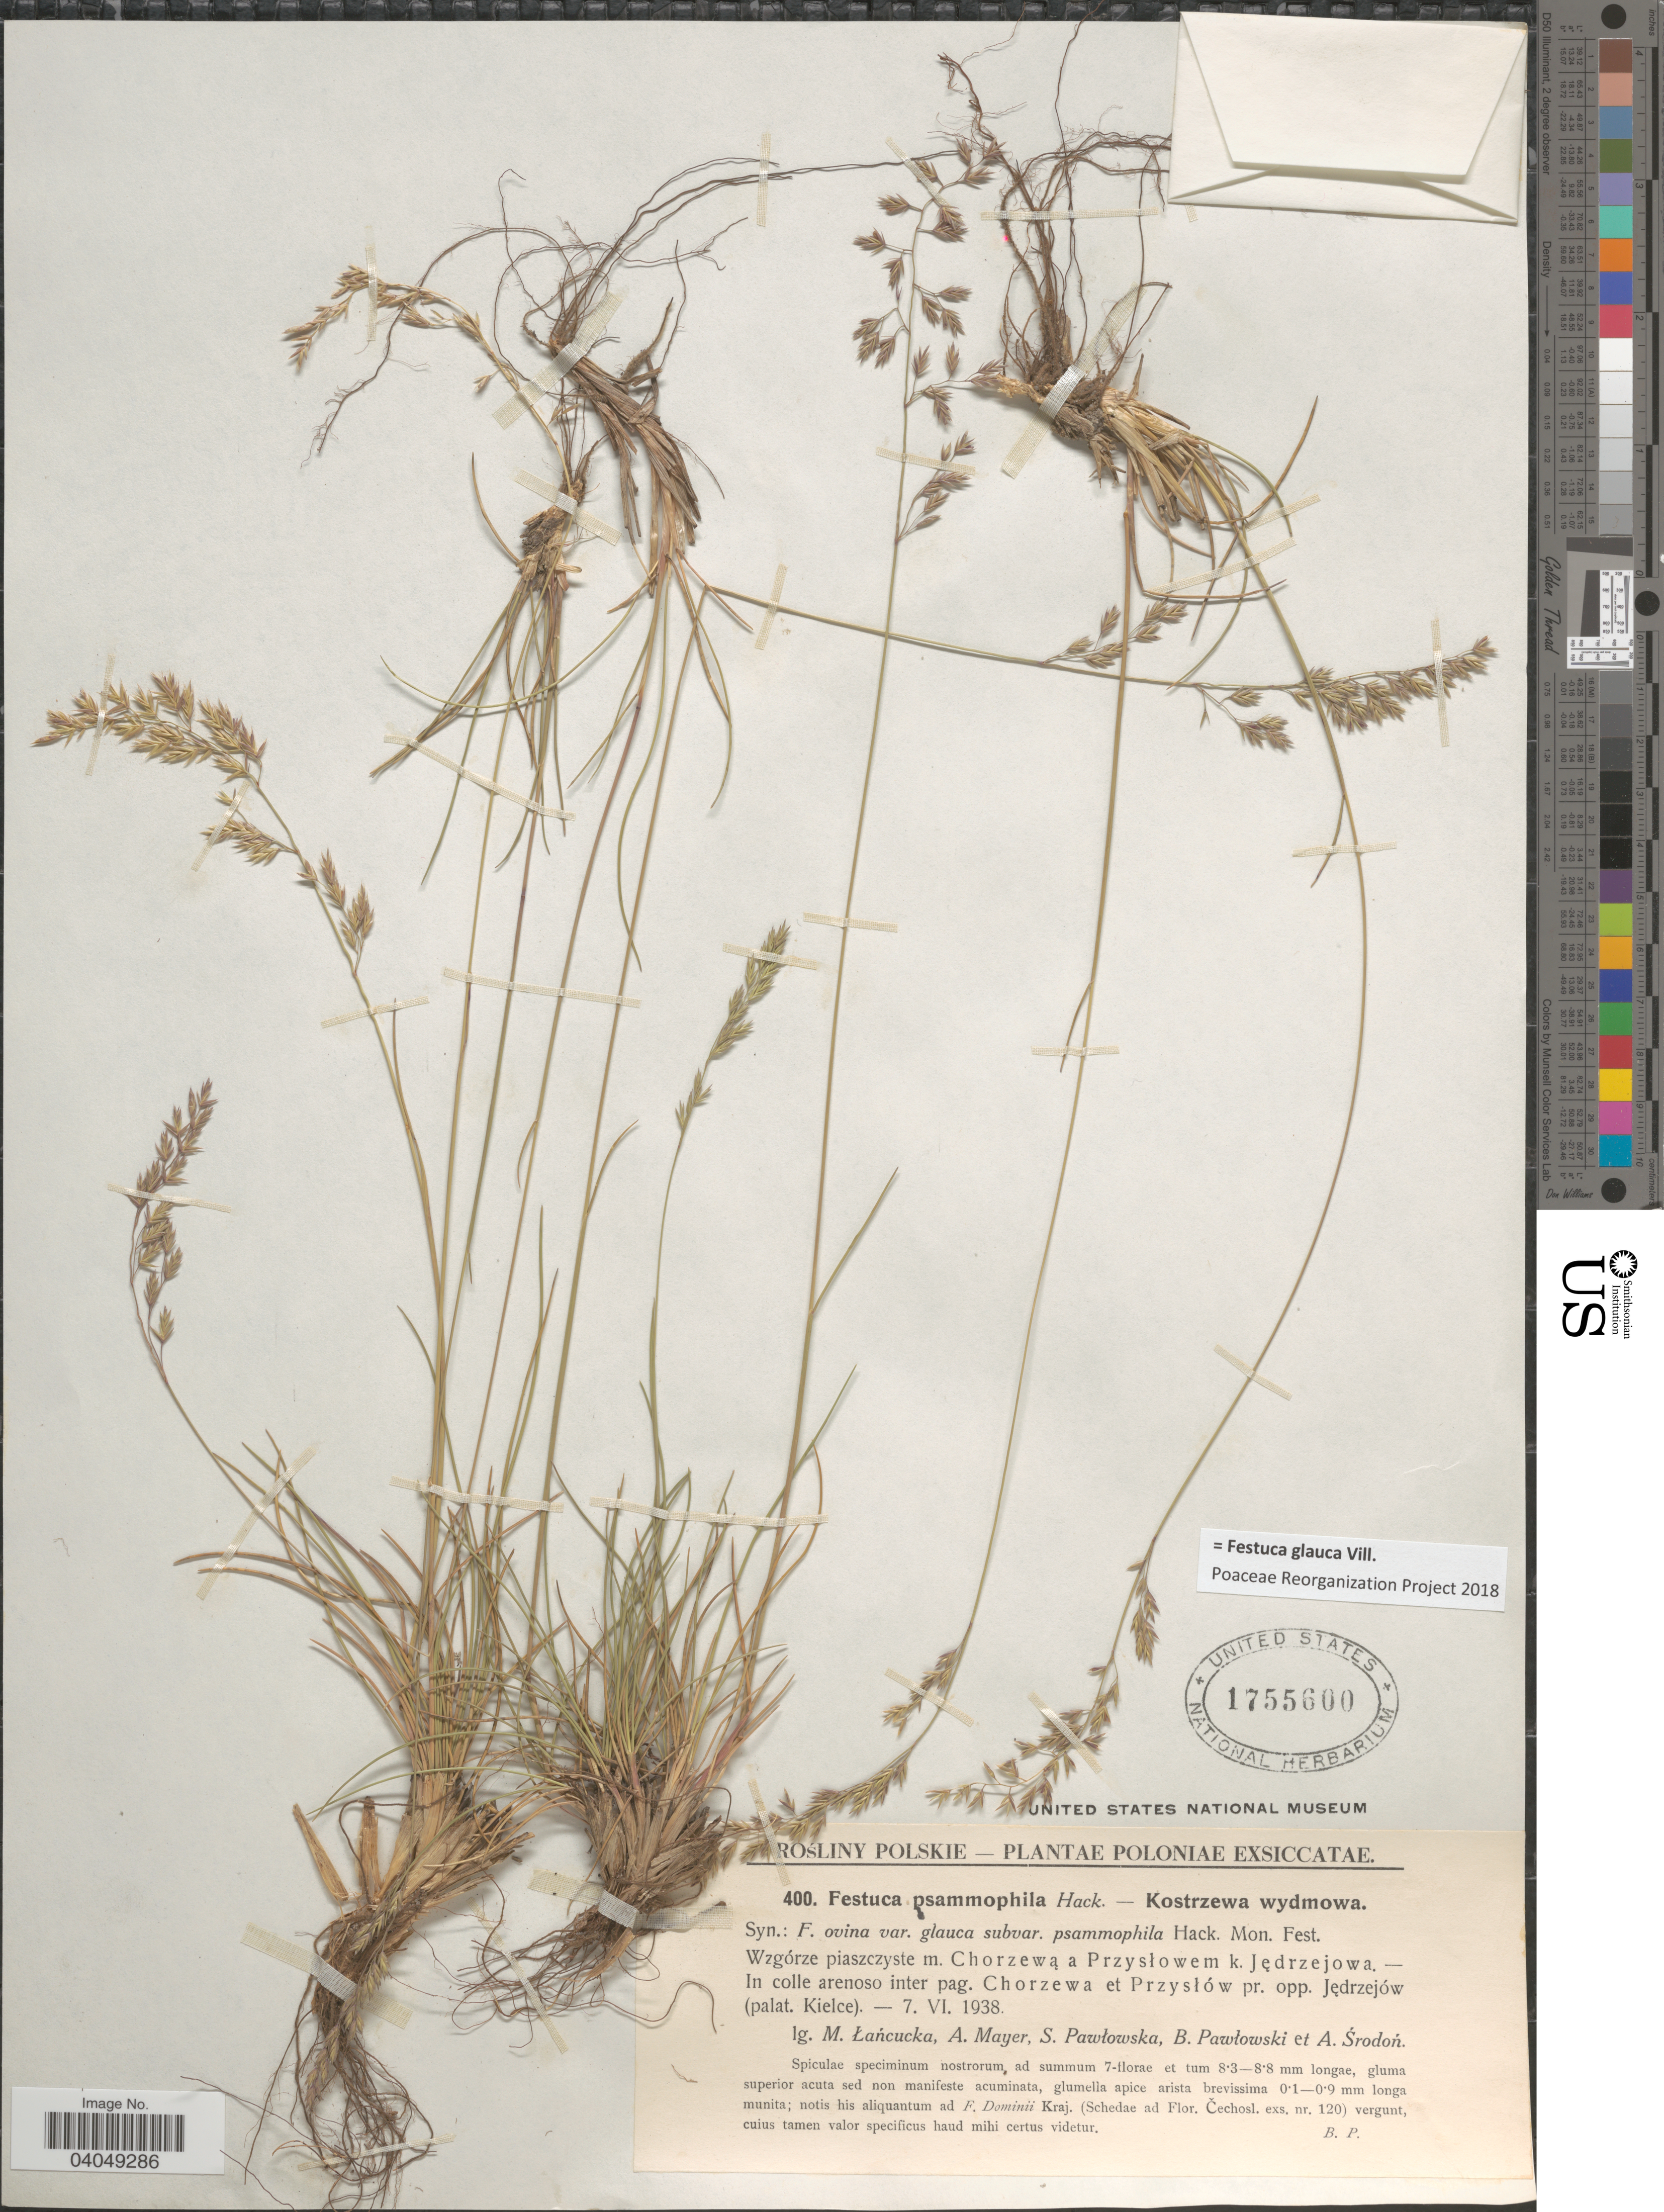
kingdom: Plantae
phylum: Tracheophyta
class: Liliopsida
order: Poales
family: Poaceae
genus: Festuca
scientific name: Festuca glauca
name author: Vill.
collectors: M. Lancucka, A. Mayer, S. Pawlowska, B. Pawlowski & A. Srodon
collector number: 400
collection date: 1938-06-07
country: Poland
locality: Poloniae. Wzgórze piaszczyste m. Chorzewa a Przyslowem k. Jedrzejowa. - In colle arenoso inter pag. Chorzewa et Przyslów pr. opp. Jedrzejów (palat. Kielce).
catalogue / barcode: US 1755600